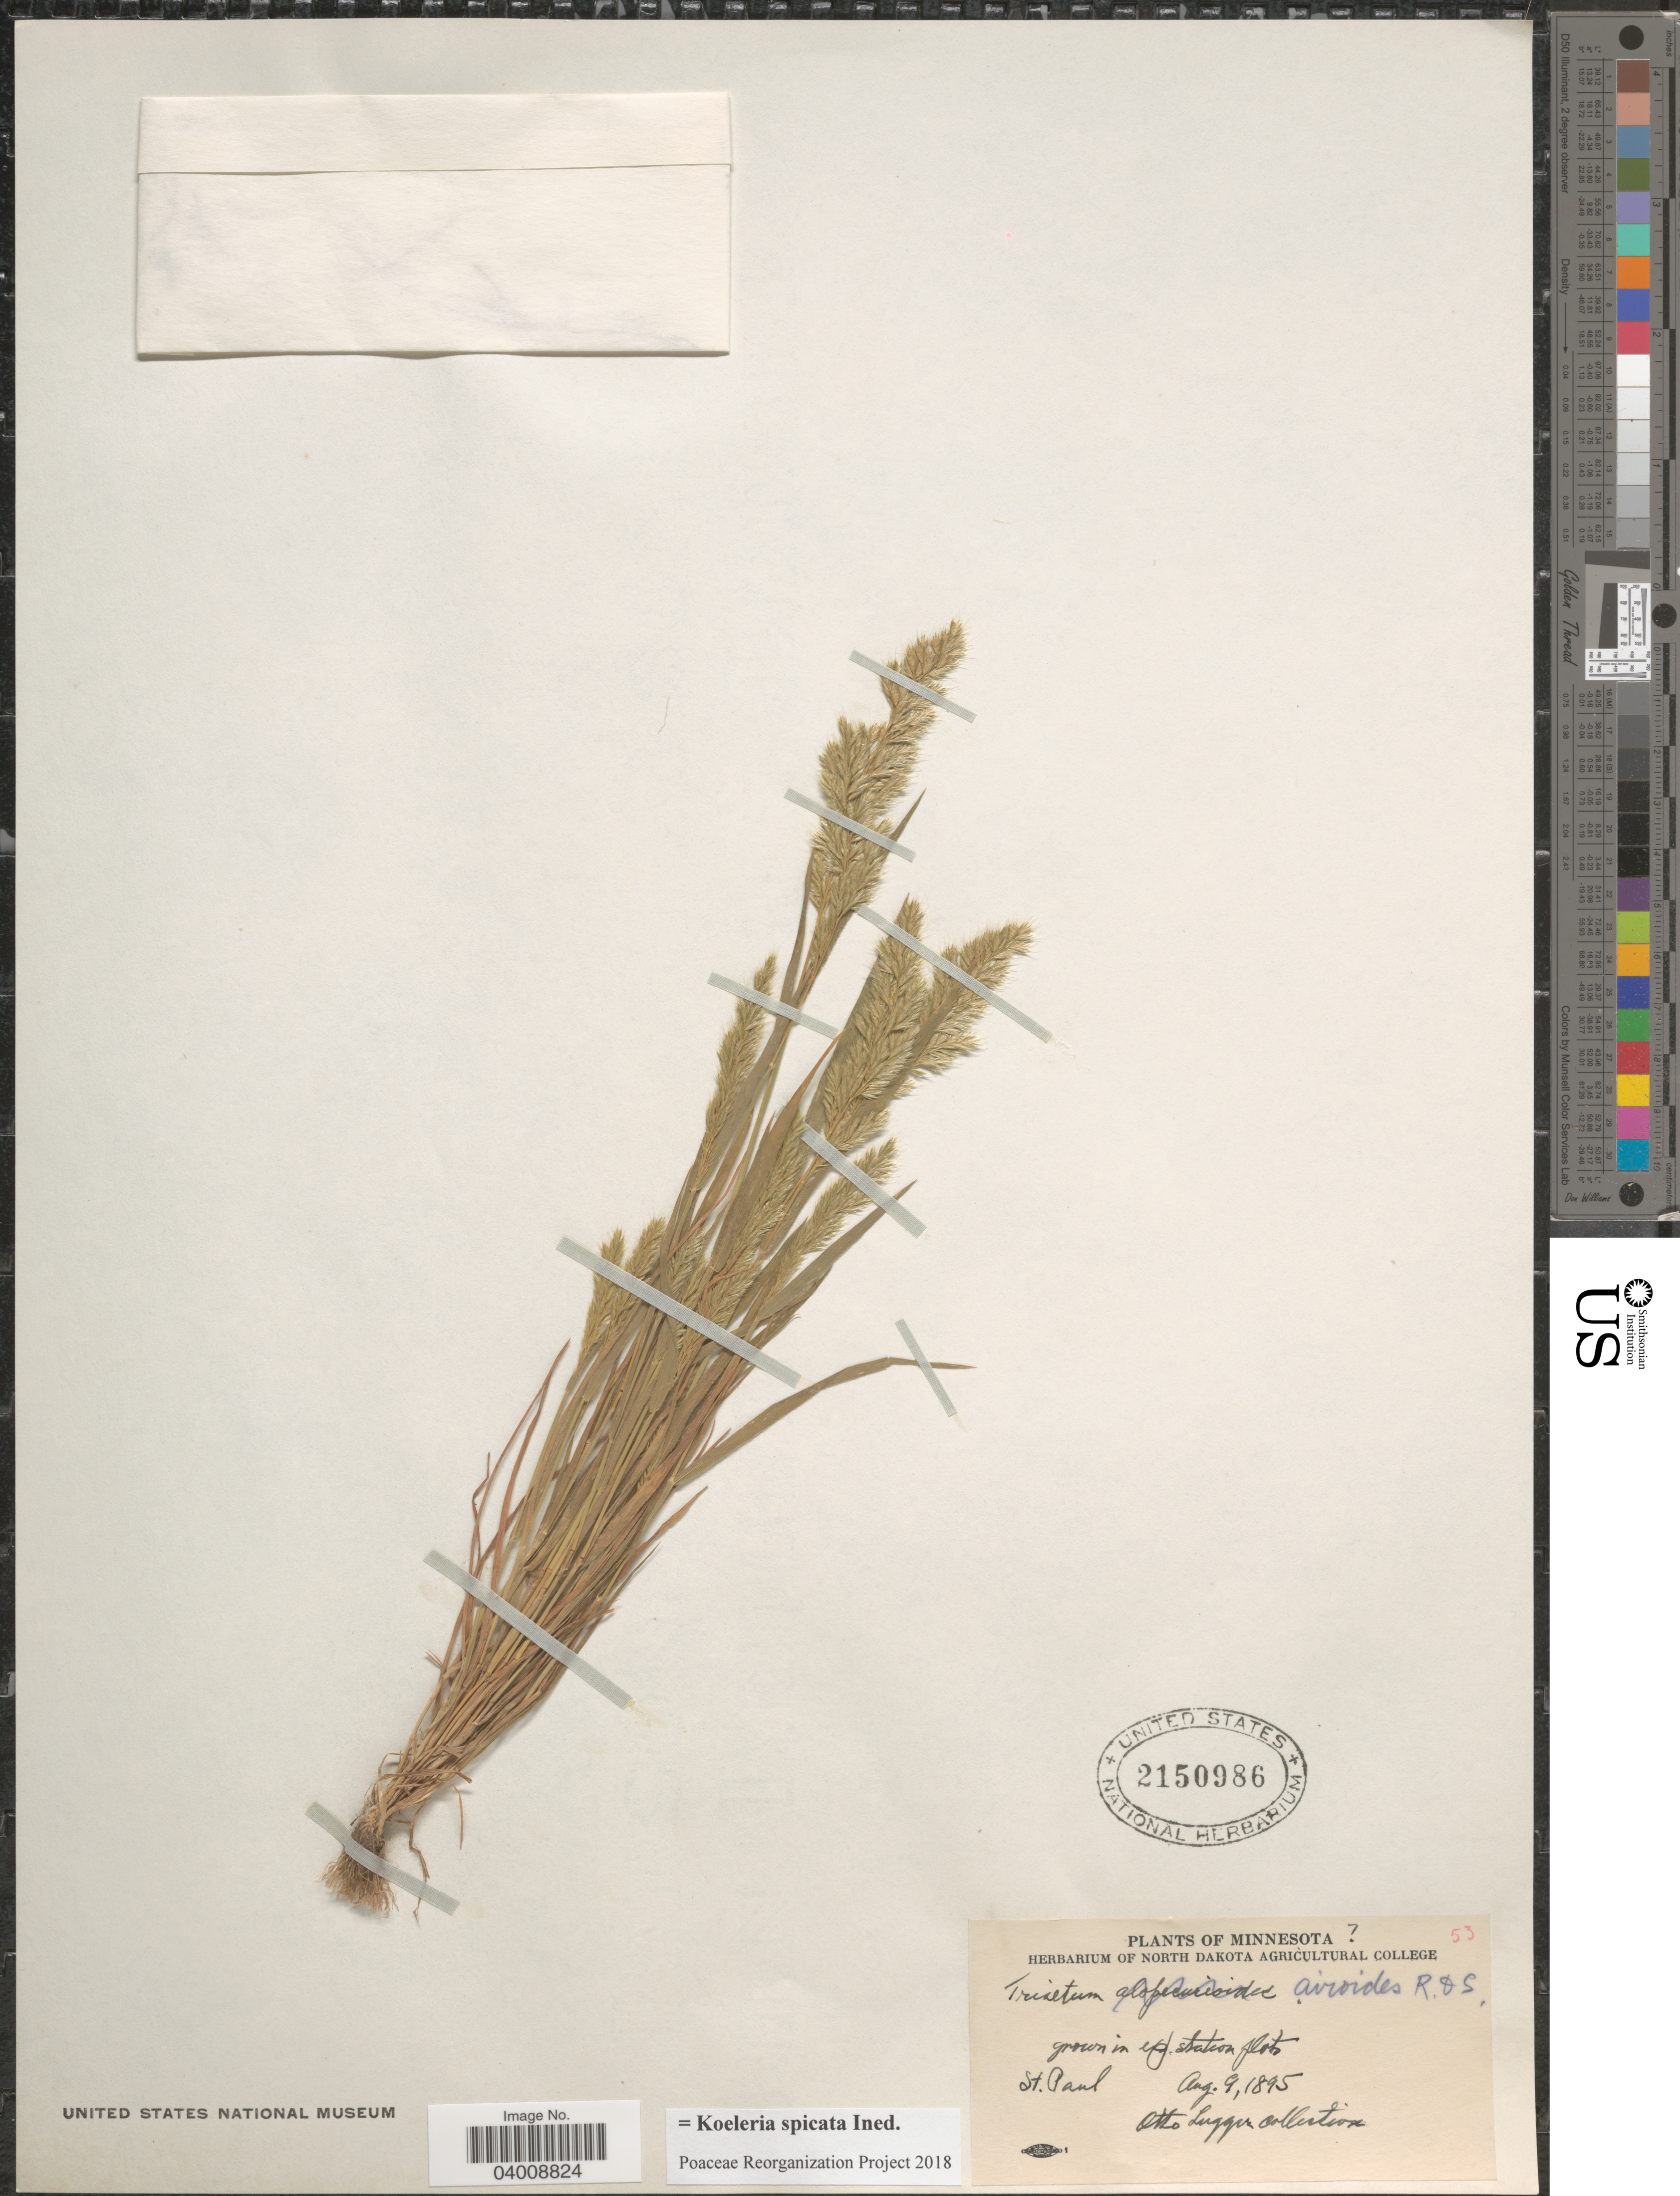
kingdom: Plantae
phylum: Tracheophyta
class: Liliopsida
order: Poales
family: Poaceae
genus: Koeleria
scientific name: Koeleria spicata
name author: (L.) Barberá et al.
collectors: O. Lugger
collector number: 53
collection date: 1895-08-09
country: United States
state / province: Minnesota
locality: St. Paul.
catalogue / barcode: US 2150986